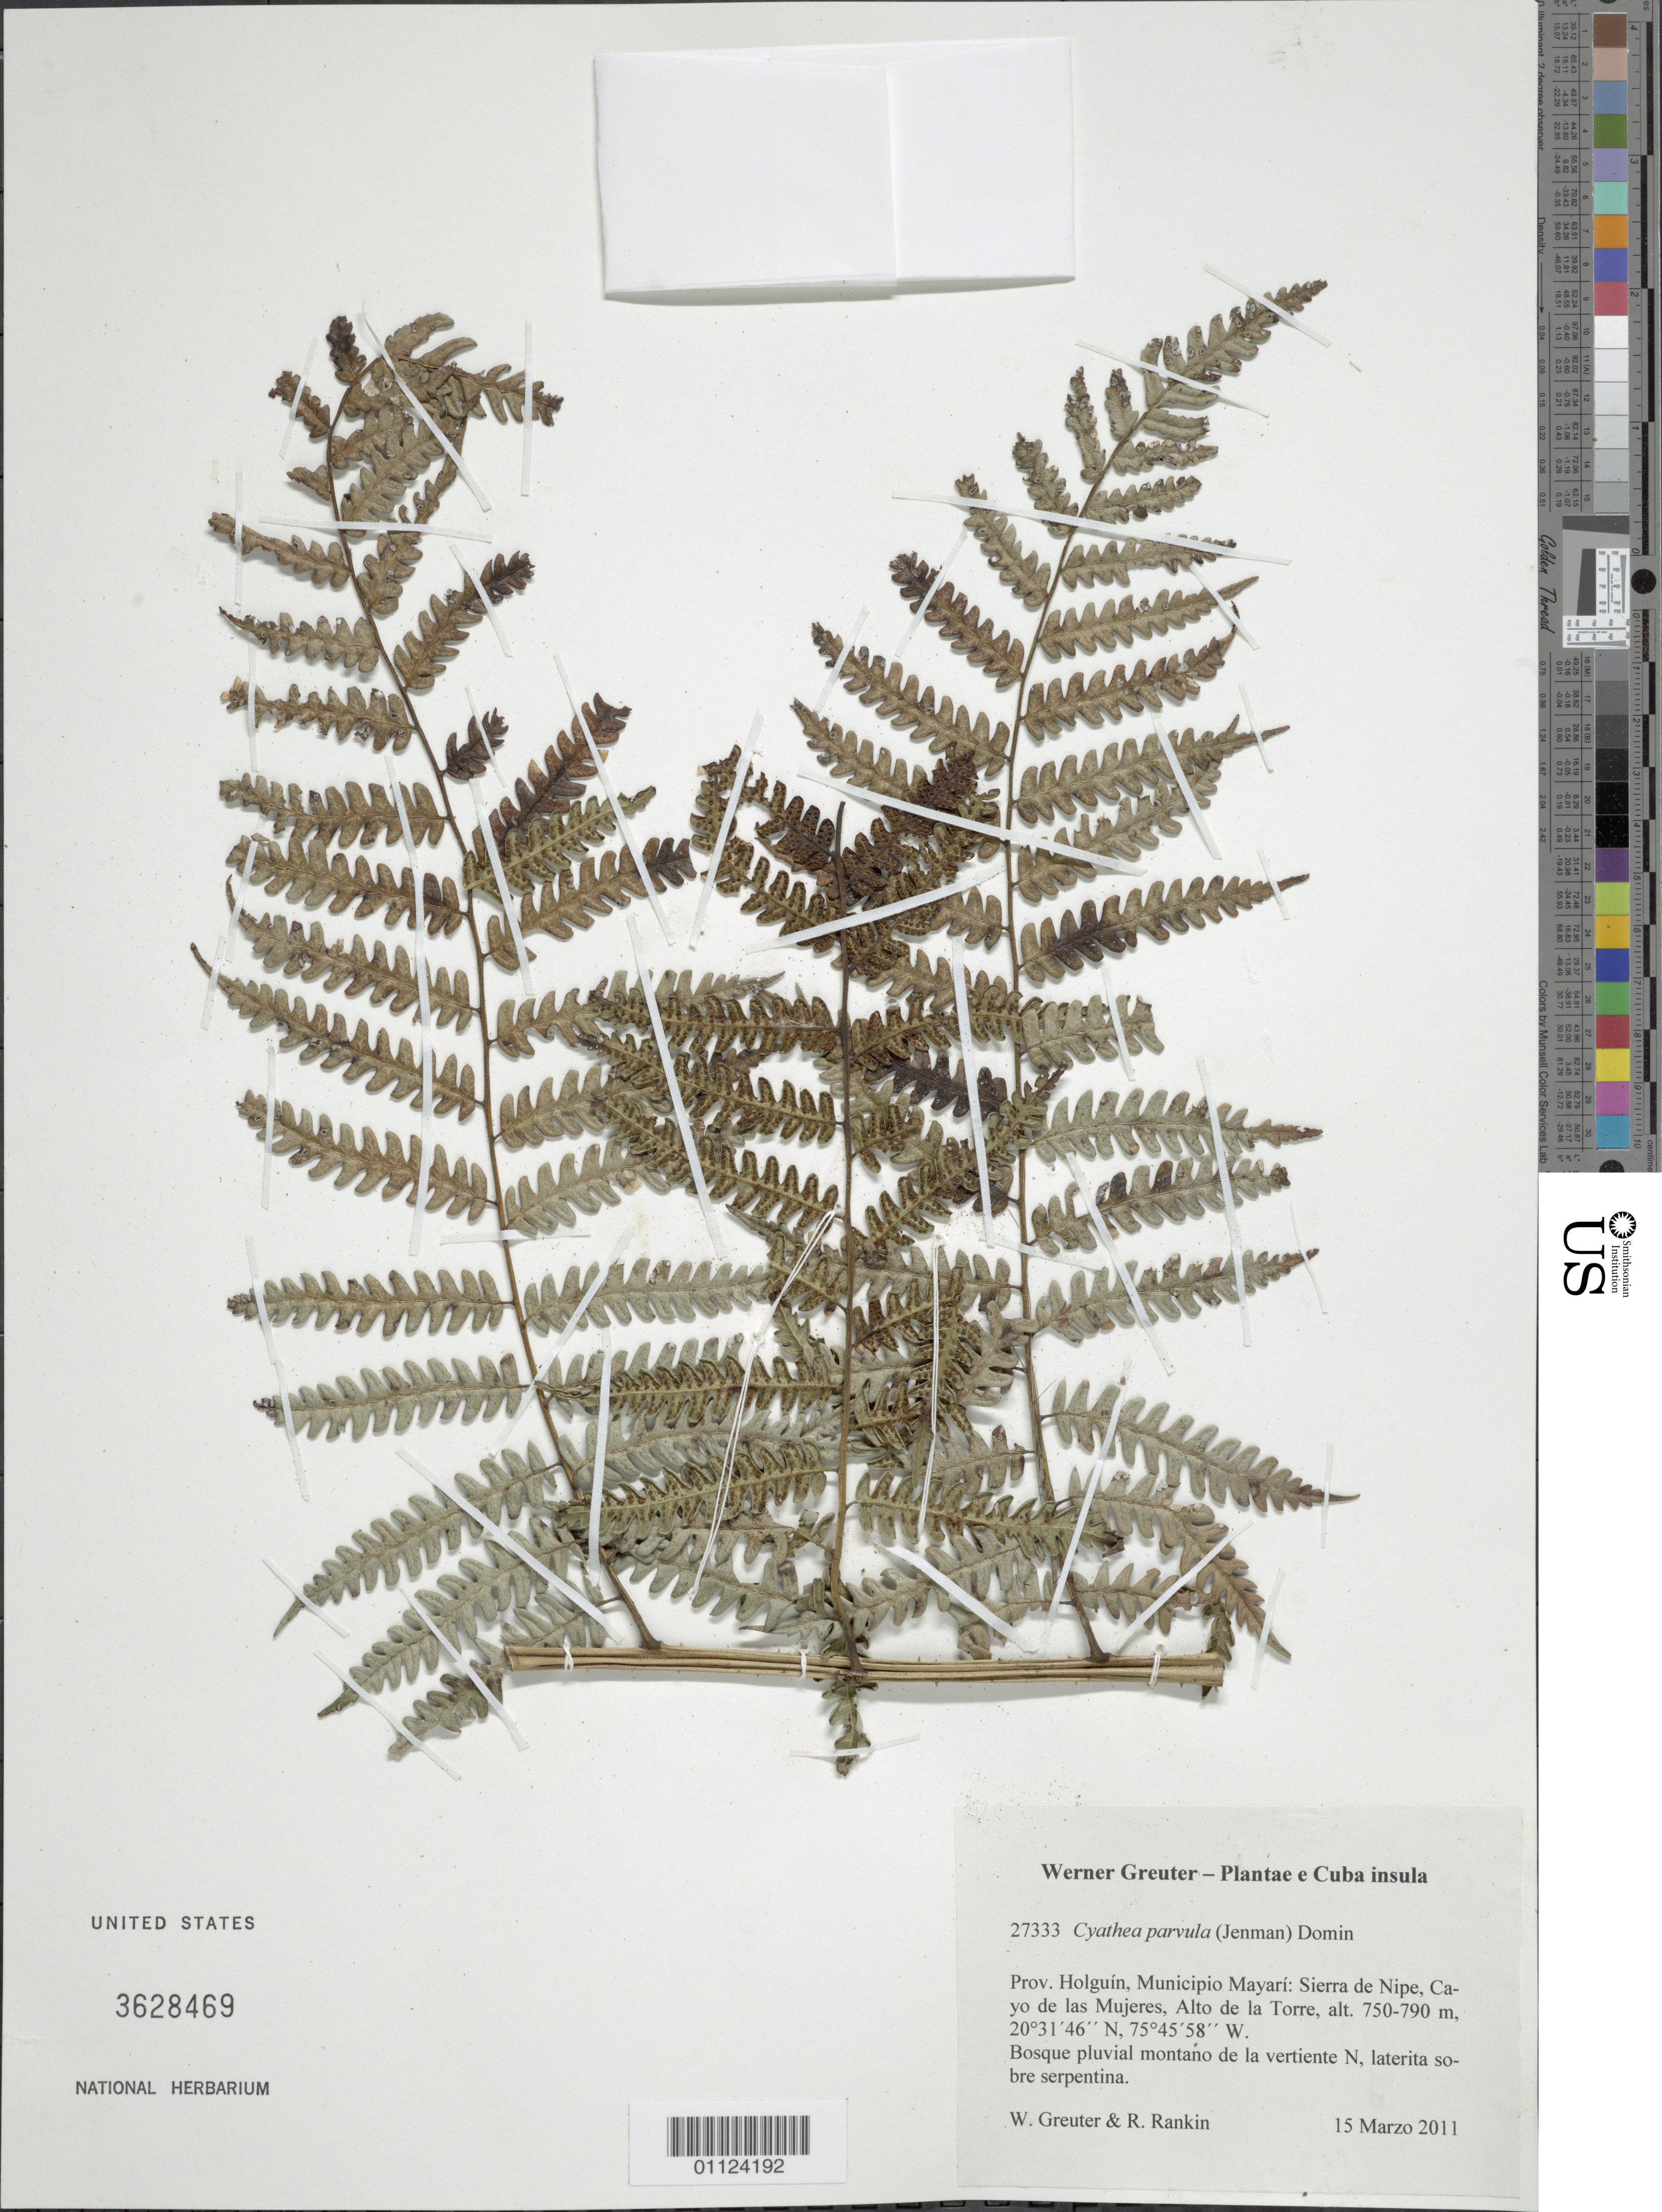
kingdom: Plantae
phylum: Tracheophyta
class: Polypodiopsida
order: Cyatheales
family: Cyatheaceae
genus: Cyathea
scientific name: Cyathea parvula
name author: (Jenman) Domin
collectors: W. Greuter & R. Rankin Rodriguez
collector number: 27333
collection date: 2011-03-15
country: Cuba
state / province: Holguín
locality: Municipio Mayarí, Sierra de Nipe, Cayo de las Mujeres, Alto de la Torre.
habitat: Bosque pluvial montano de la vertiente N, laterita sobre serpentina.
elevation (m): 750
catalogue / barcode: US 3628469